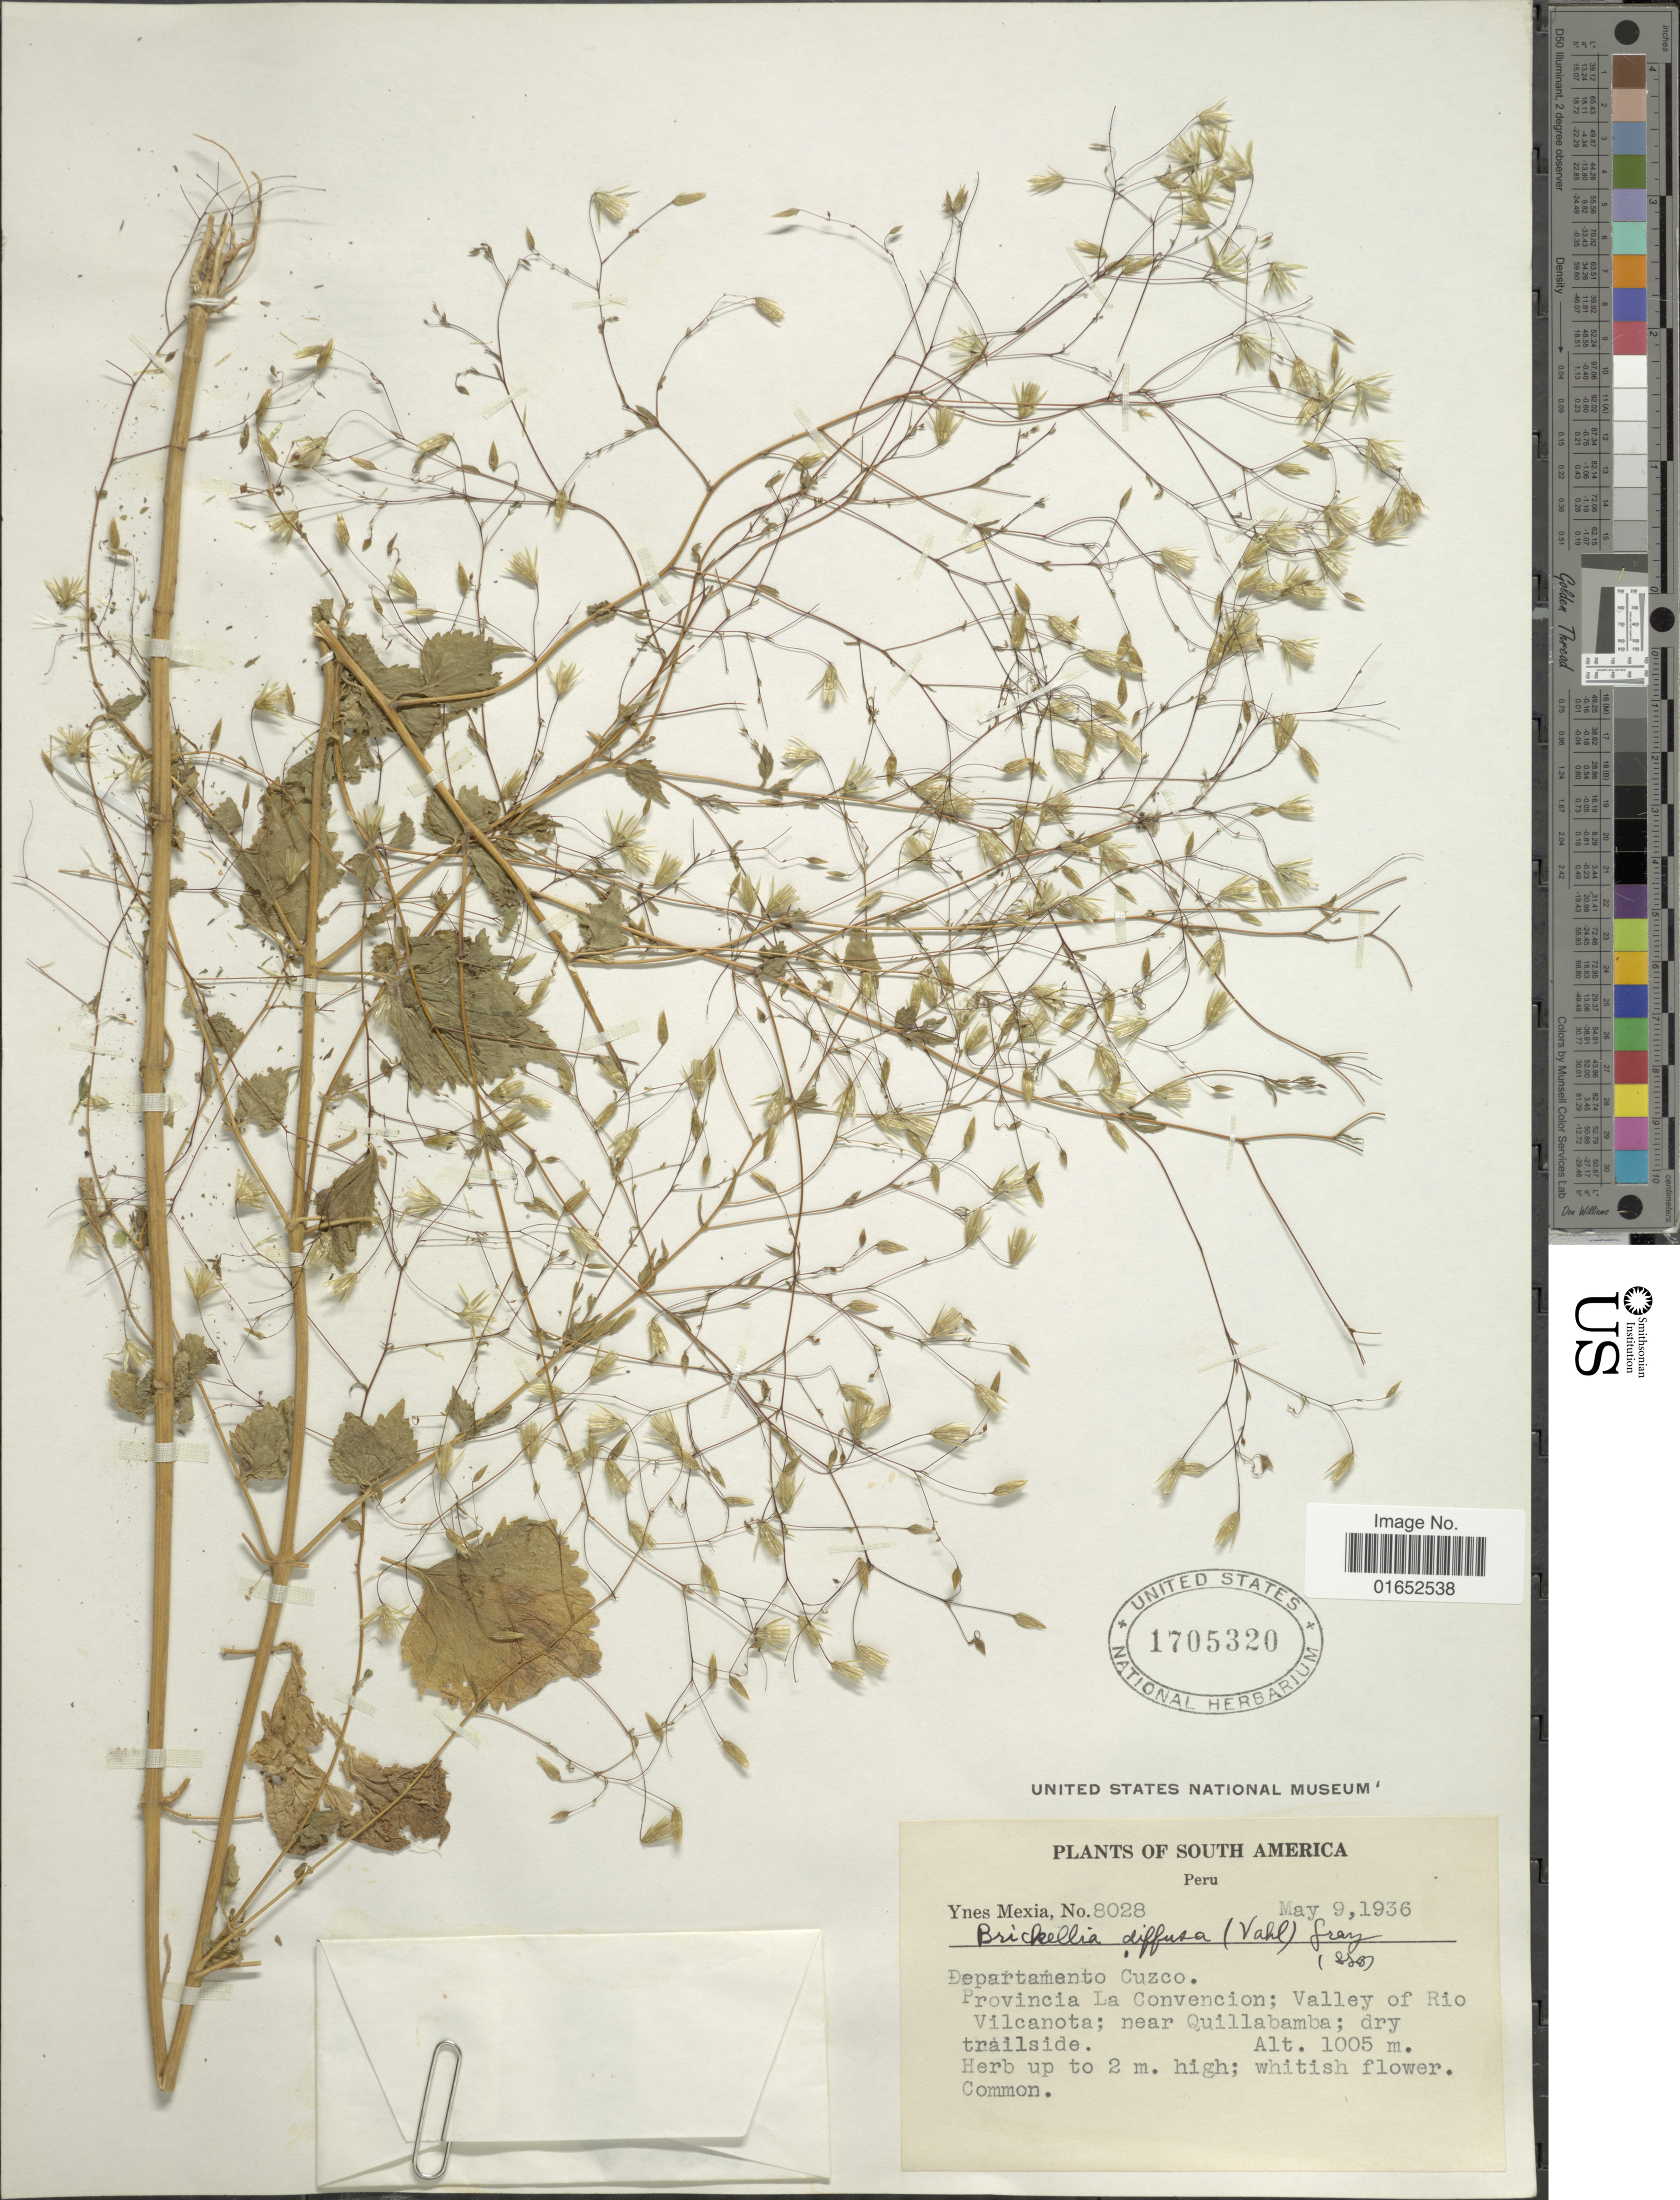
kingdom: Plantae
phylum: Tracheophyta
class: Magnoliopsida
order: Asterales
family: Asteraceae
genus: Brickellia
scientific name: Brickellia diffusa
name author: (Vahl) A. Gray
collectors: Y. Mexia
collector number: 8028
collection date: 1936-05-09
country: Peru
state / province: Cusco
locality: Departamento Cuzco. Provincia La Convencion; Valley of Rio Vilcanota; near Quillabamba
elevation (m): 1005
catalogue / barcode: US 1705320